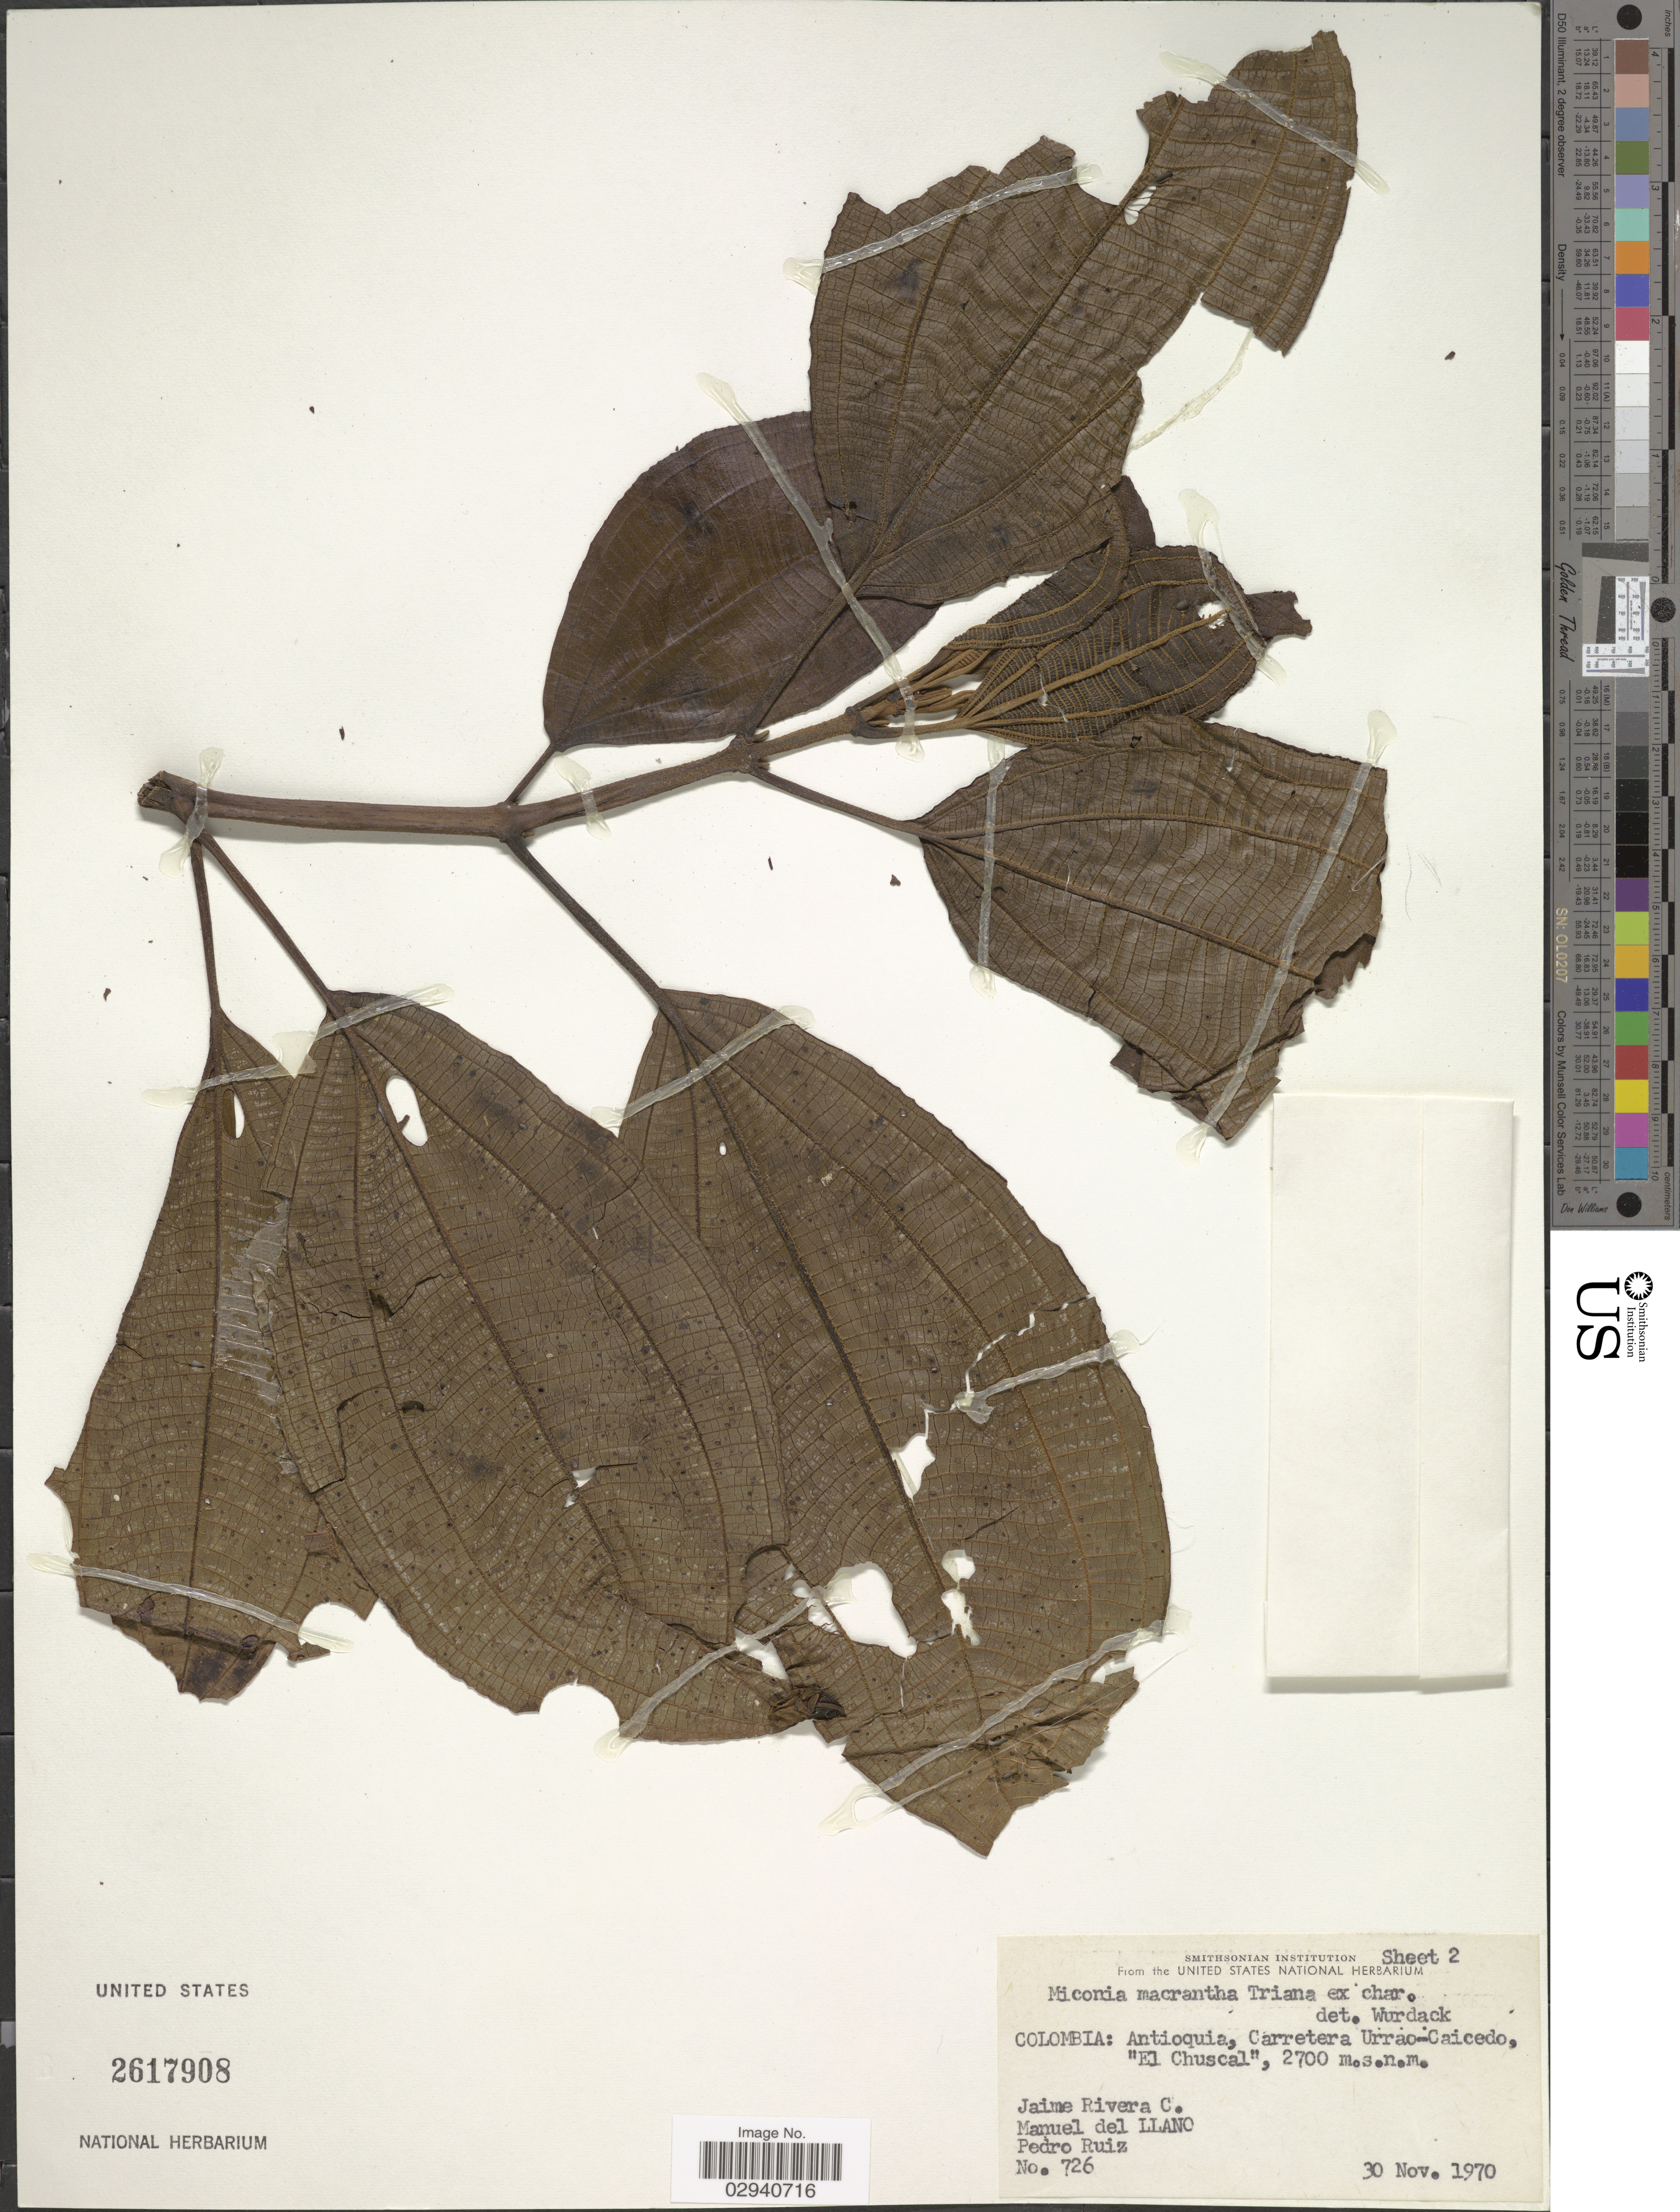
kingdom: Plantae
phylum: Tracheophyta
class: Magnoliopsida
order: Myrtales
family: Melastomataceae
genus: Miconia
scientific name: Miconia macrantha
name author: Triana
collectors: J. Rivera, M. d. Llano & P. Ruiz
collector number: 726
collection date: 1970-11-30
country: Colombia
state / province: Antioquia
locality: Carretera Urrao-Caicedo, "El Chuscal".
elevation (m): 2700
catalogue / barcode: US 2617908